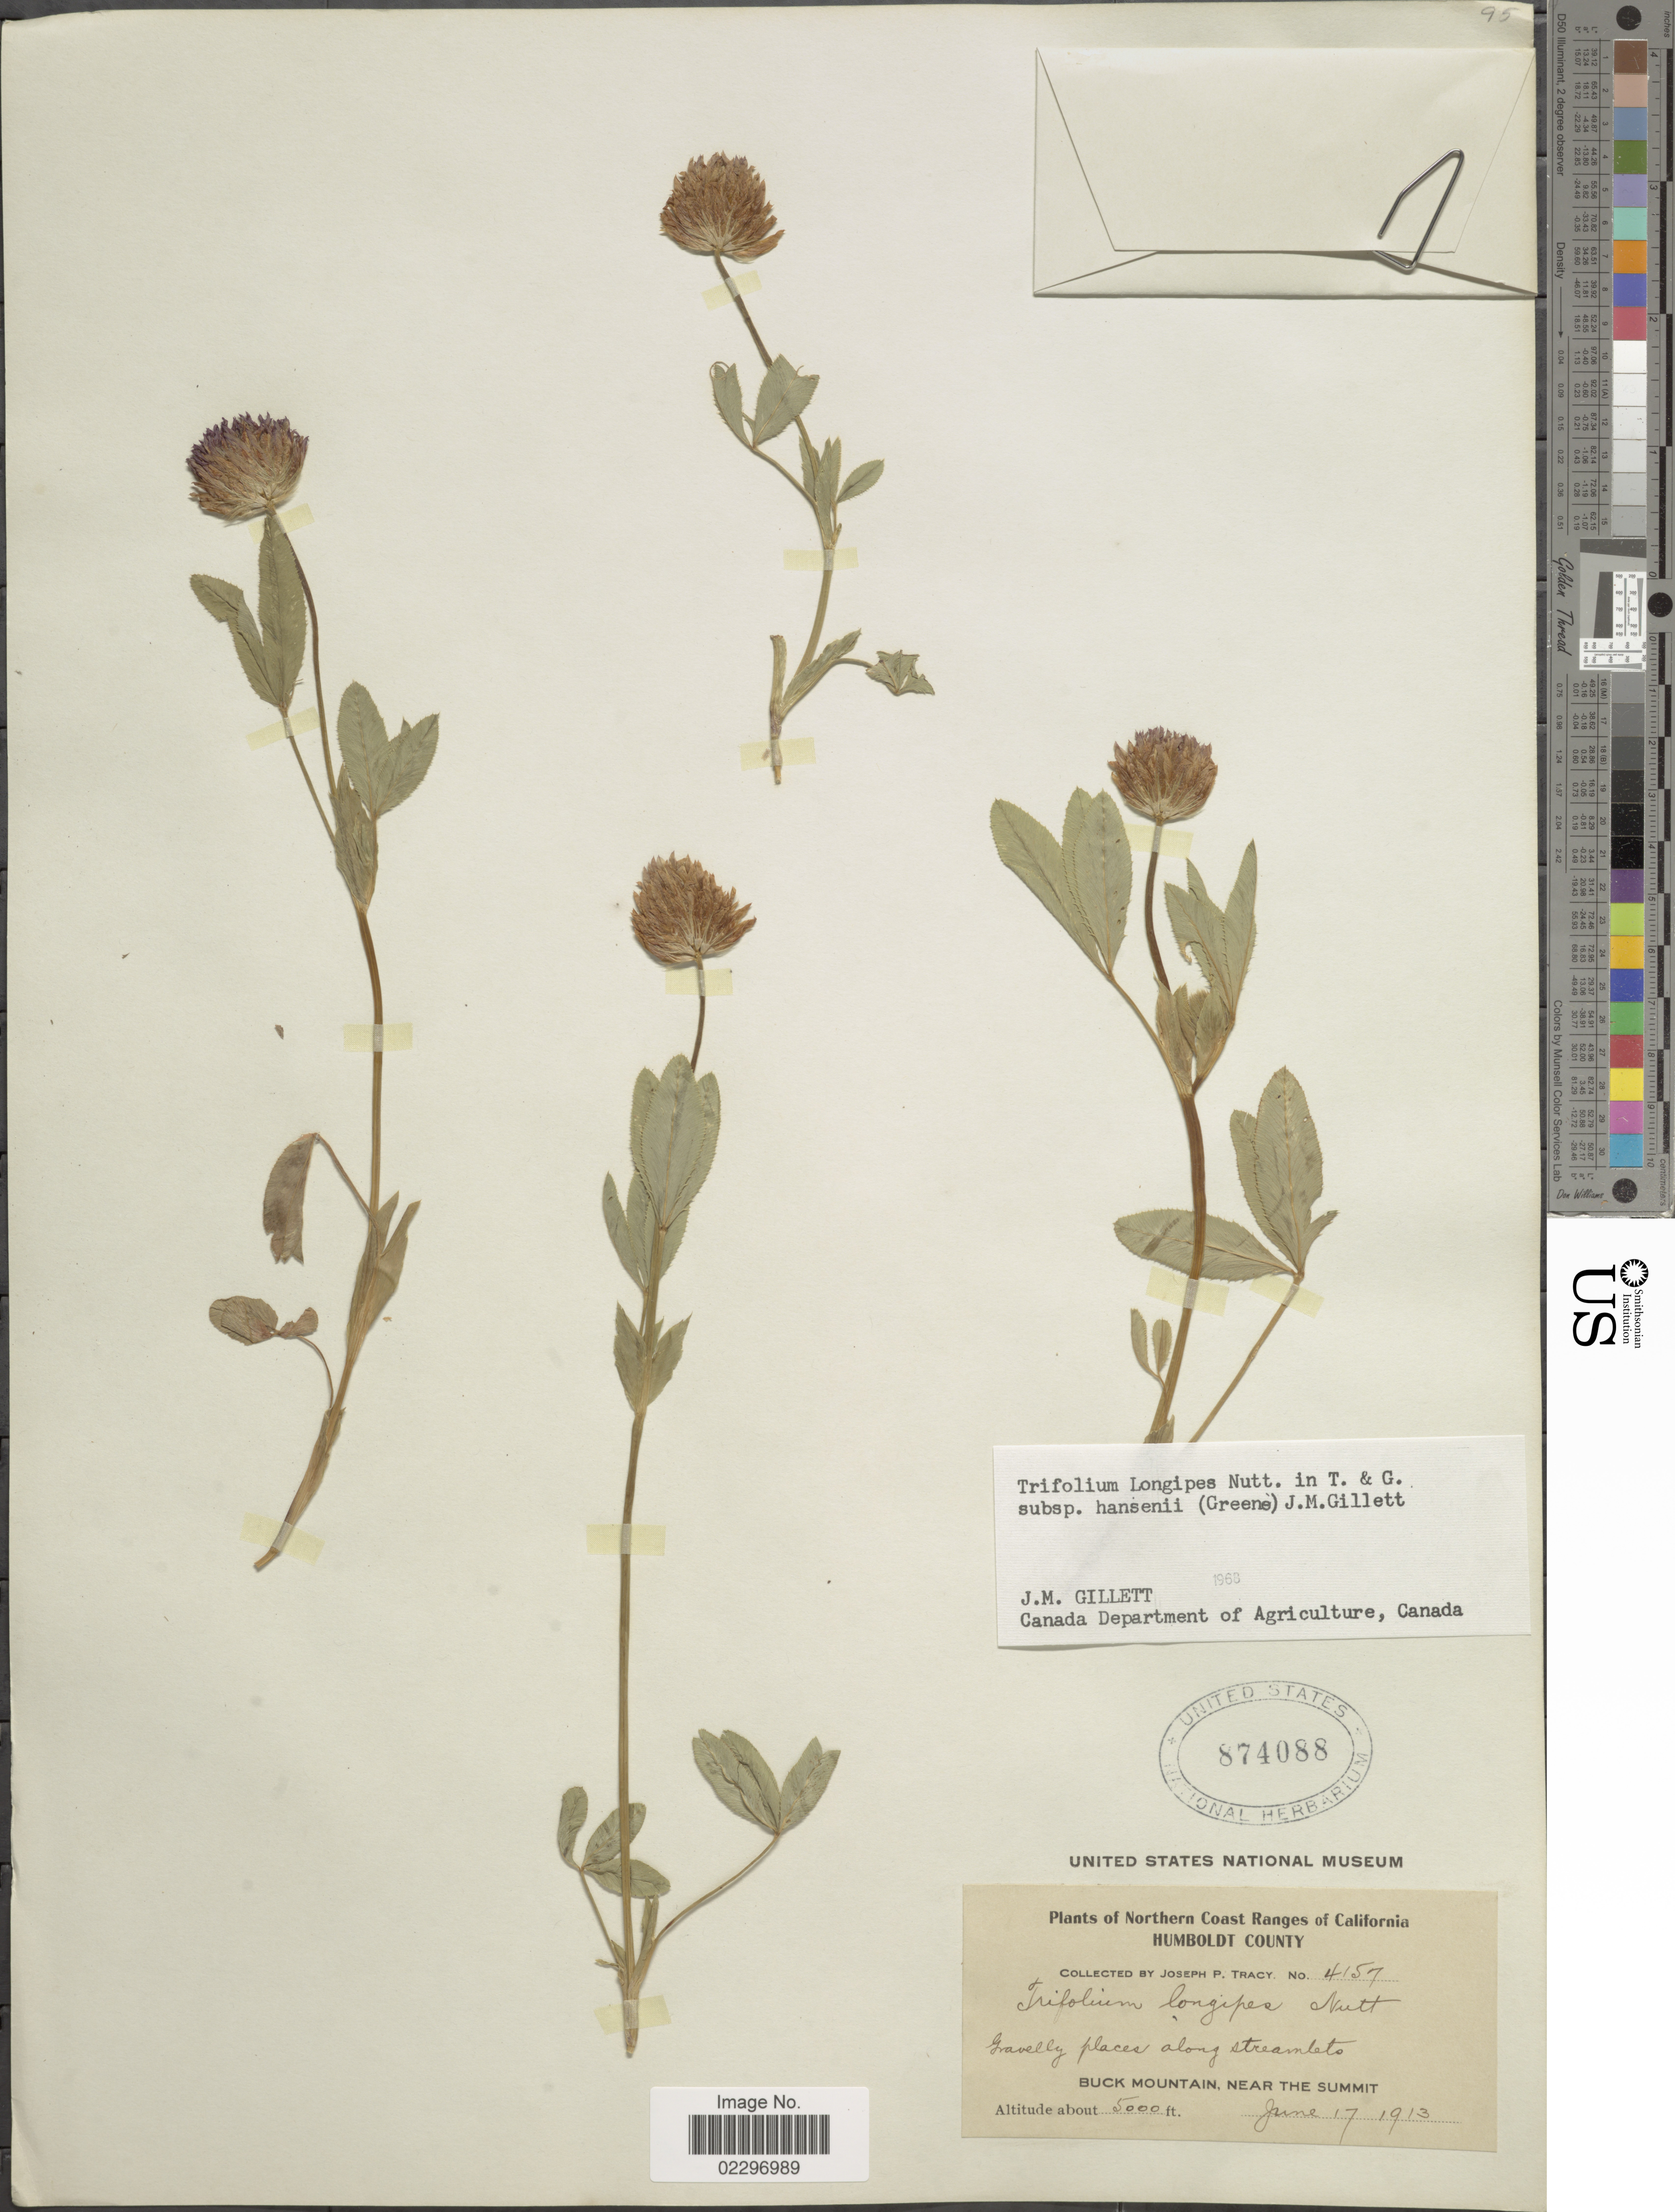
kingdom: Plantae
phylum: Tracheophyta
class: Magnoliopsida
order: Fabales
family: Fabaceae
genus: Trifolium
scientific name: Trifolium longipes subsp. hansenii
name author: (Greene) J.M. Gillett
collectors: J. Tracy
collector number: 4157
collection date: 1913-06-17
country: United States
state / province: California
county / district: Humboldt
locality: Northern Coast Ranges of California, Humboldt County, Gravelly places along streamlets, Buck Mountain, near the summit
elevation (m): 1524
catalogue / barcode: US 874088